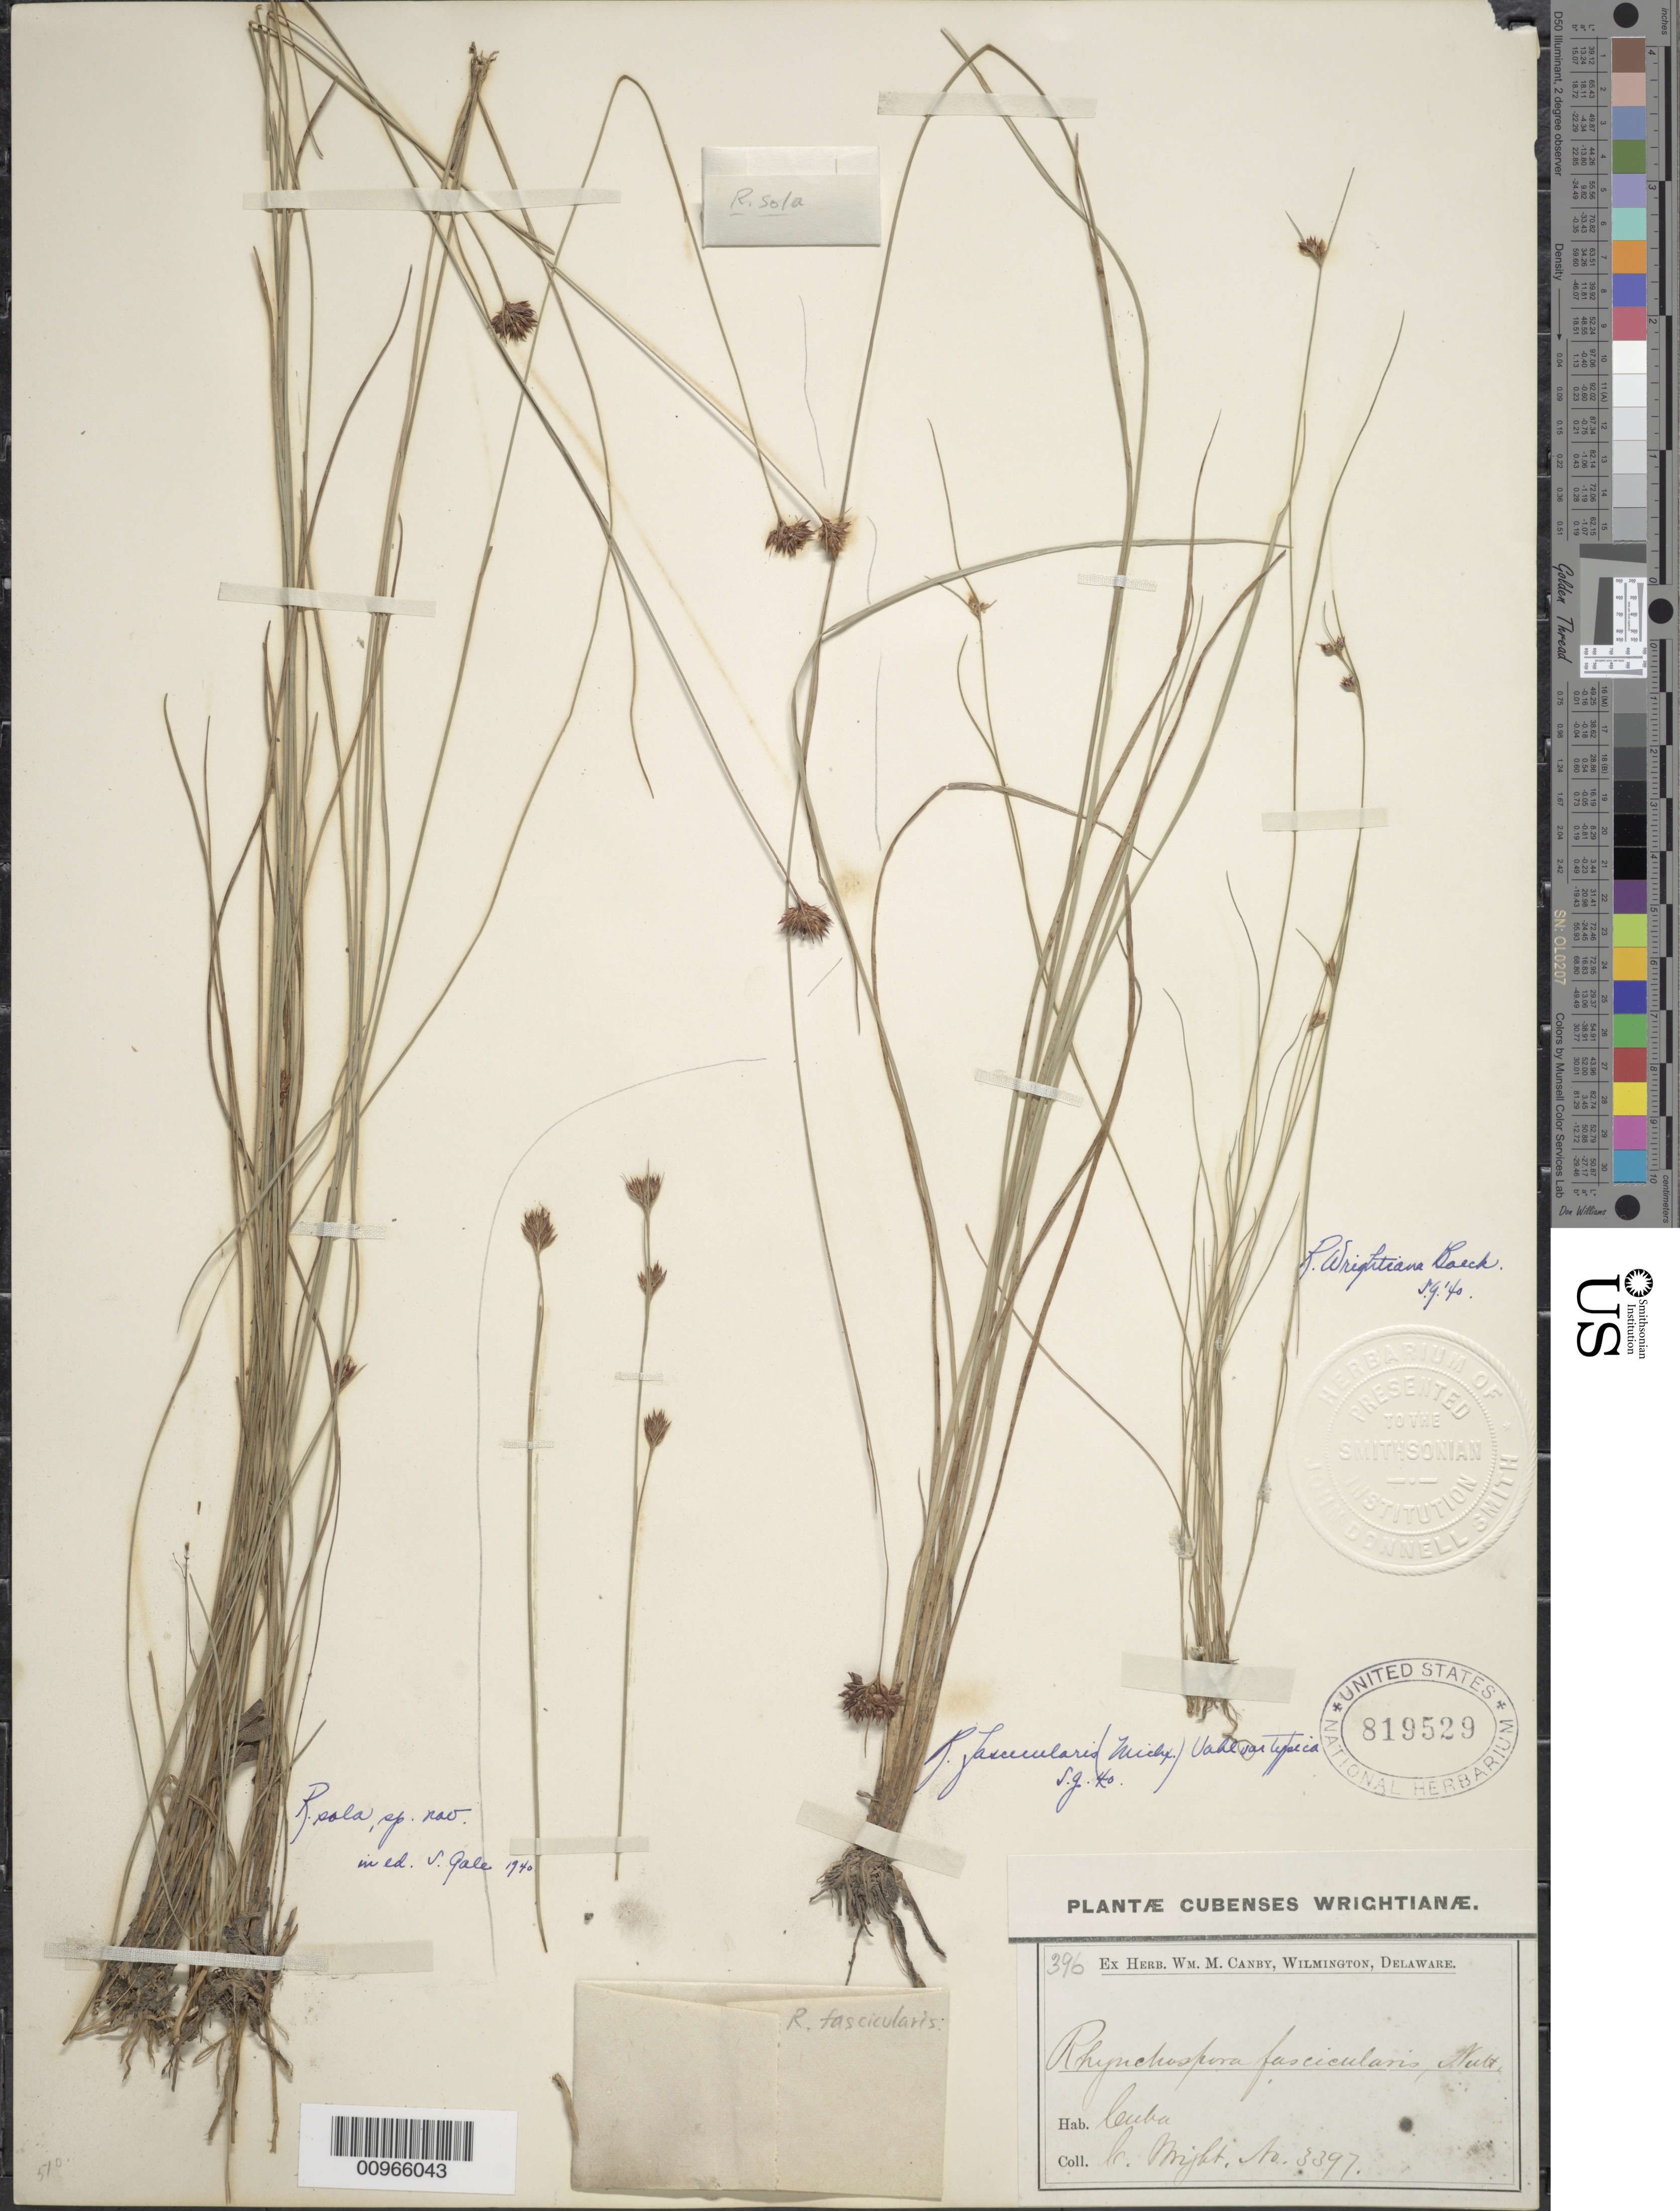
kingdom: Plantae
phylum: Tracheophyta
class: Liliopsida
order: Poales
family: Cyperaceae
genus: Rhynchospora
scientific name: Rhynchospora sola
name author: Gale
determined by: Gale, S.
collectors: C. Wright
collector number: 3397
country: Cuba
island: Cuba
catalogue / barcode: US 819529